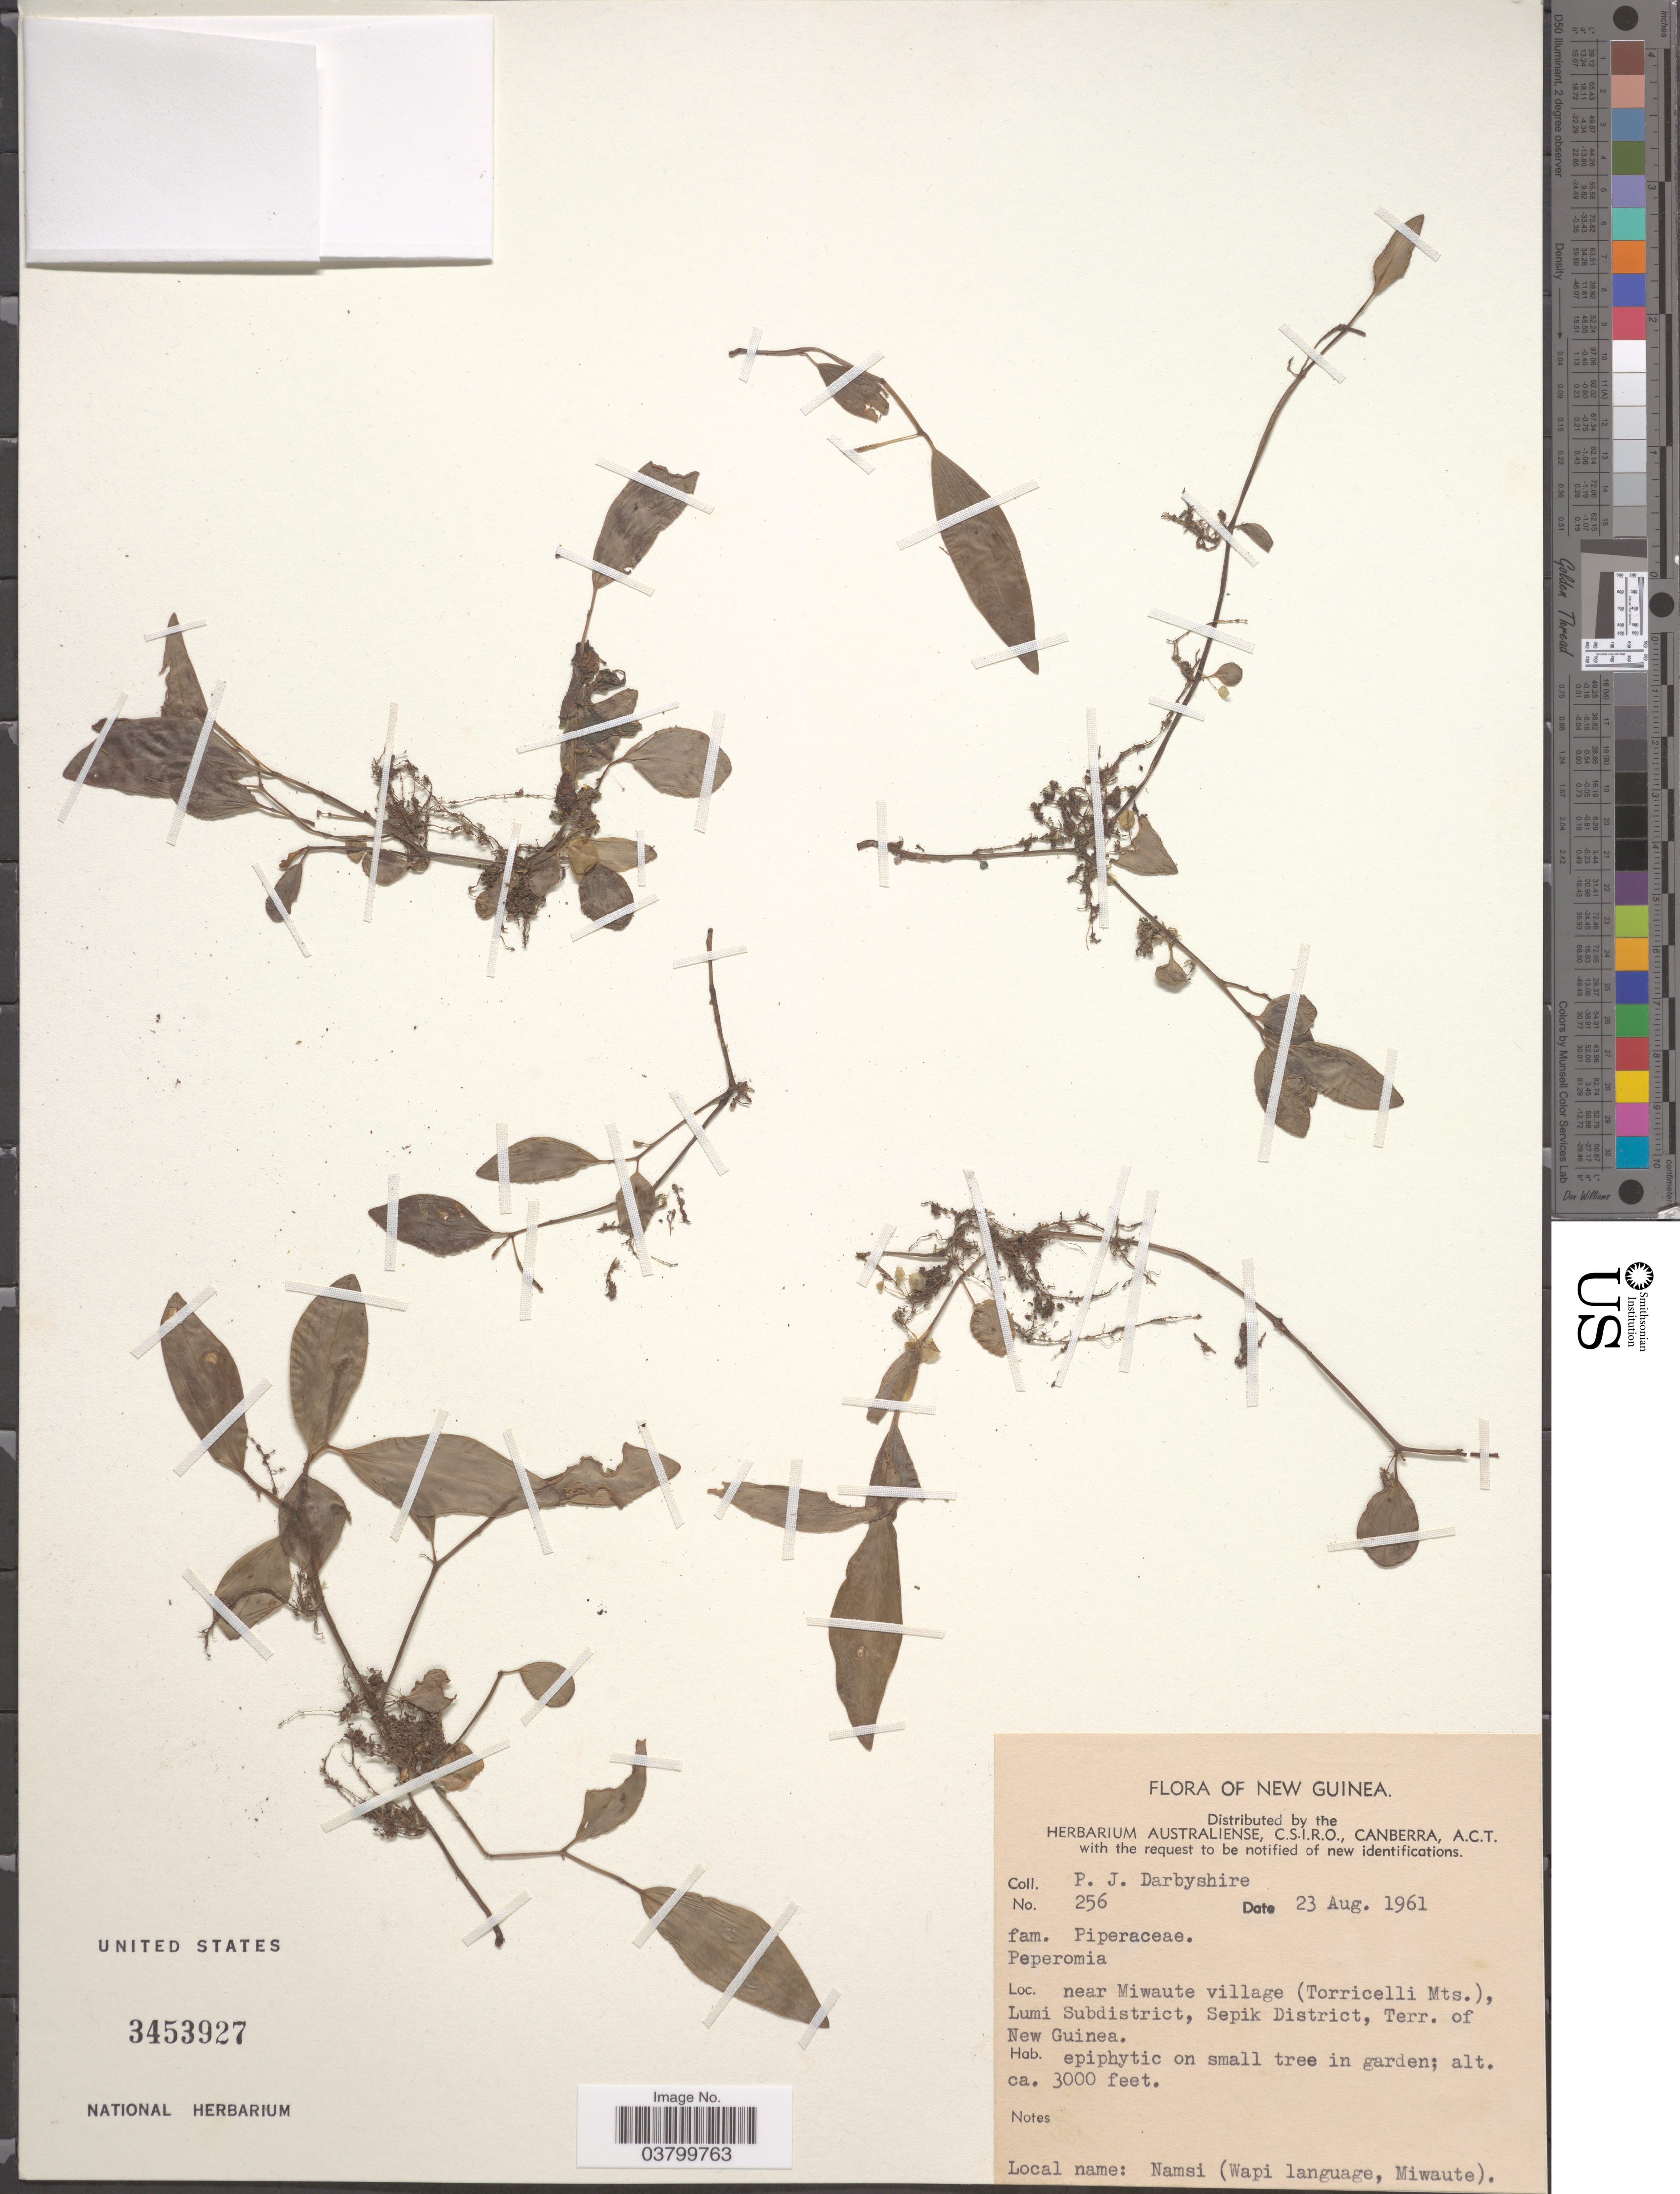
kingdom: Plantae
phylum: Tracheophyta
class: Magnoliopsida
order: Piperales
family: Piperaceae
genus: Peperomia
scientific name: Peperomia sp.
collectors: P. Darbyshire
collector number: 256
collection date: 1961-08-23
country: Papua New Guinea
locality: New Guinea. Near Miwaute village (Torricelli Mts.), Lumi Subdistrict, Sepik District, Terr. of New Guinea.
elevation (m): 914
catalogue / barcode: US 3453927